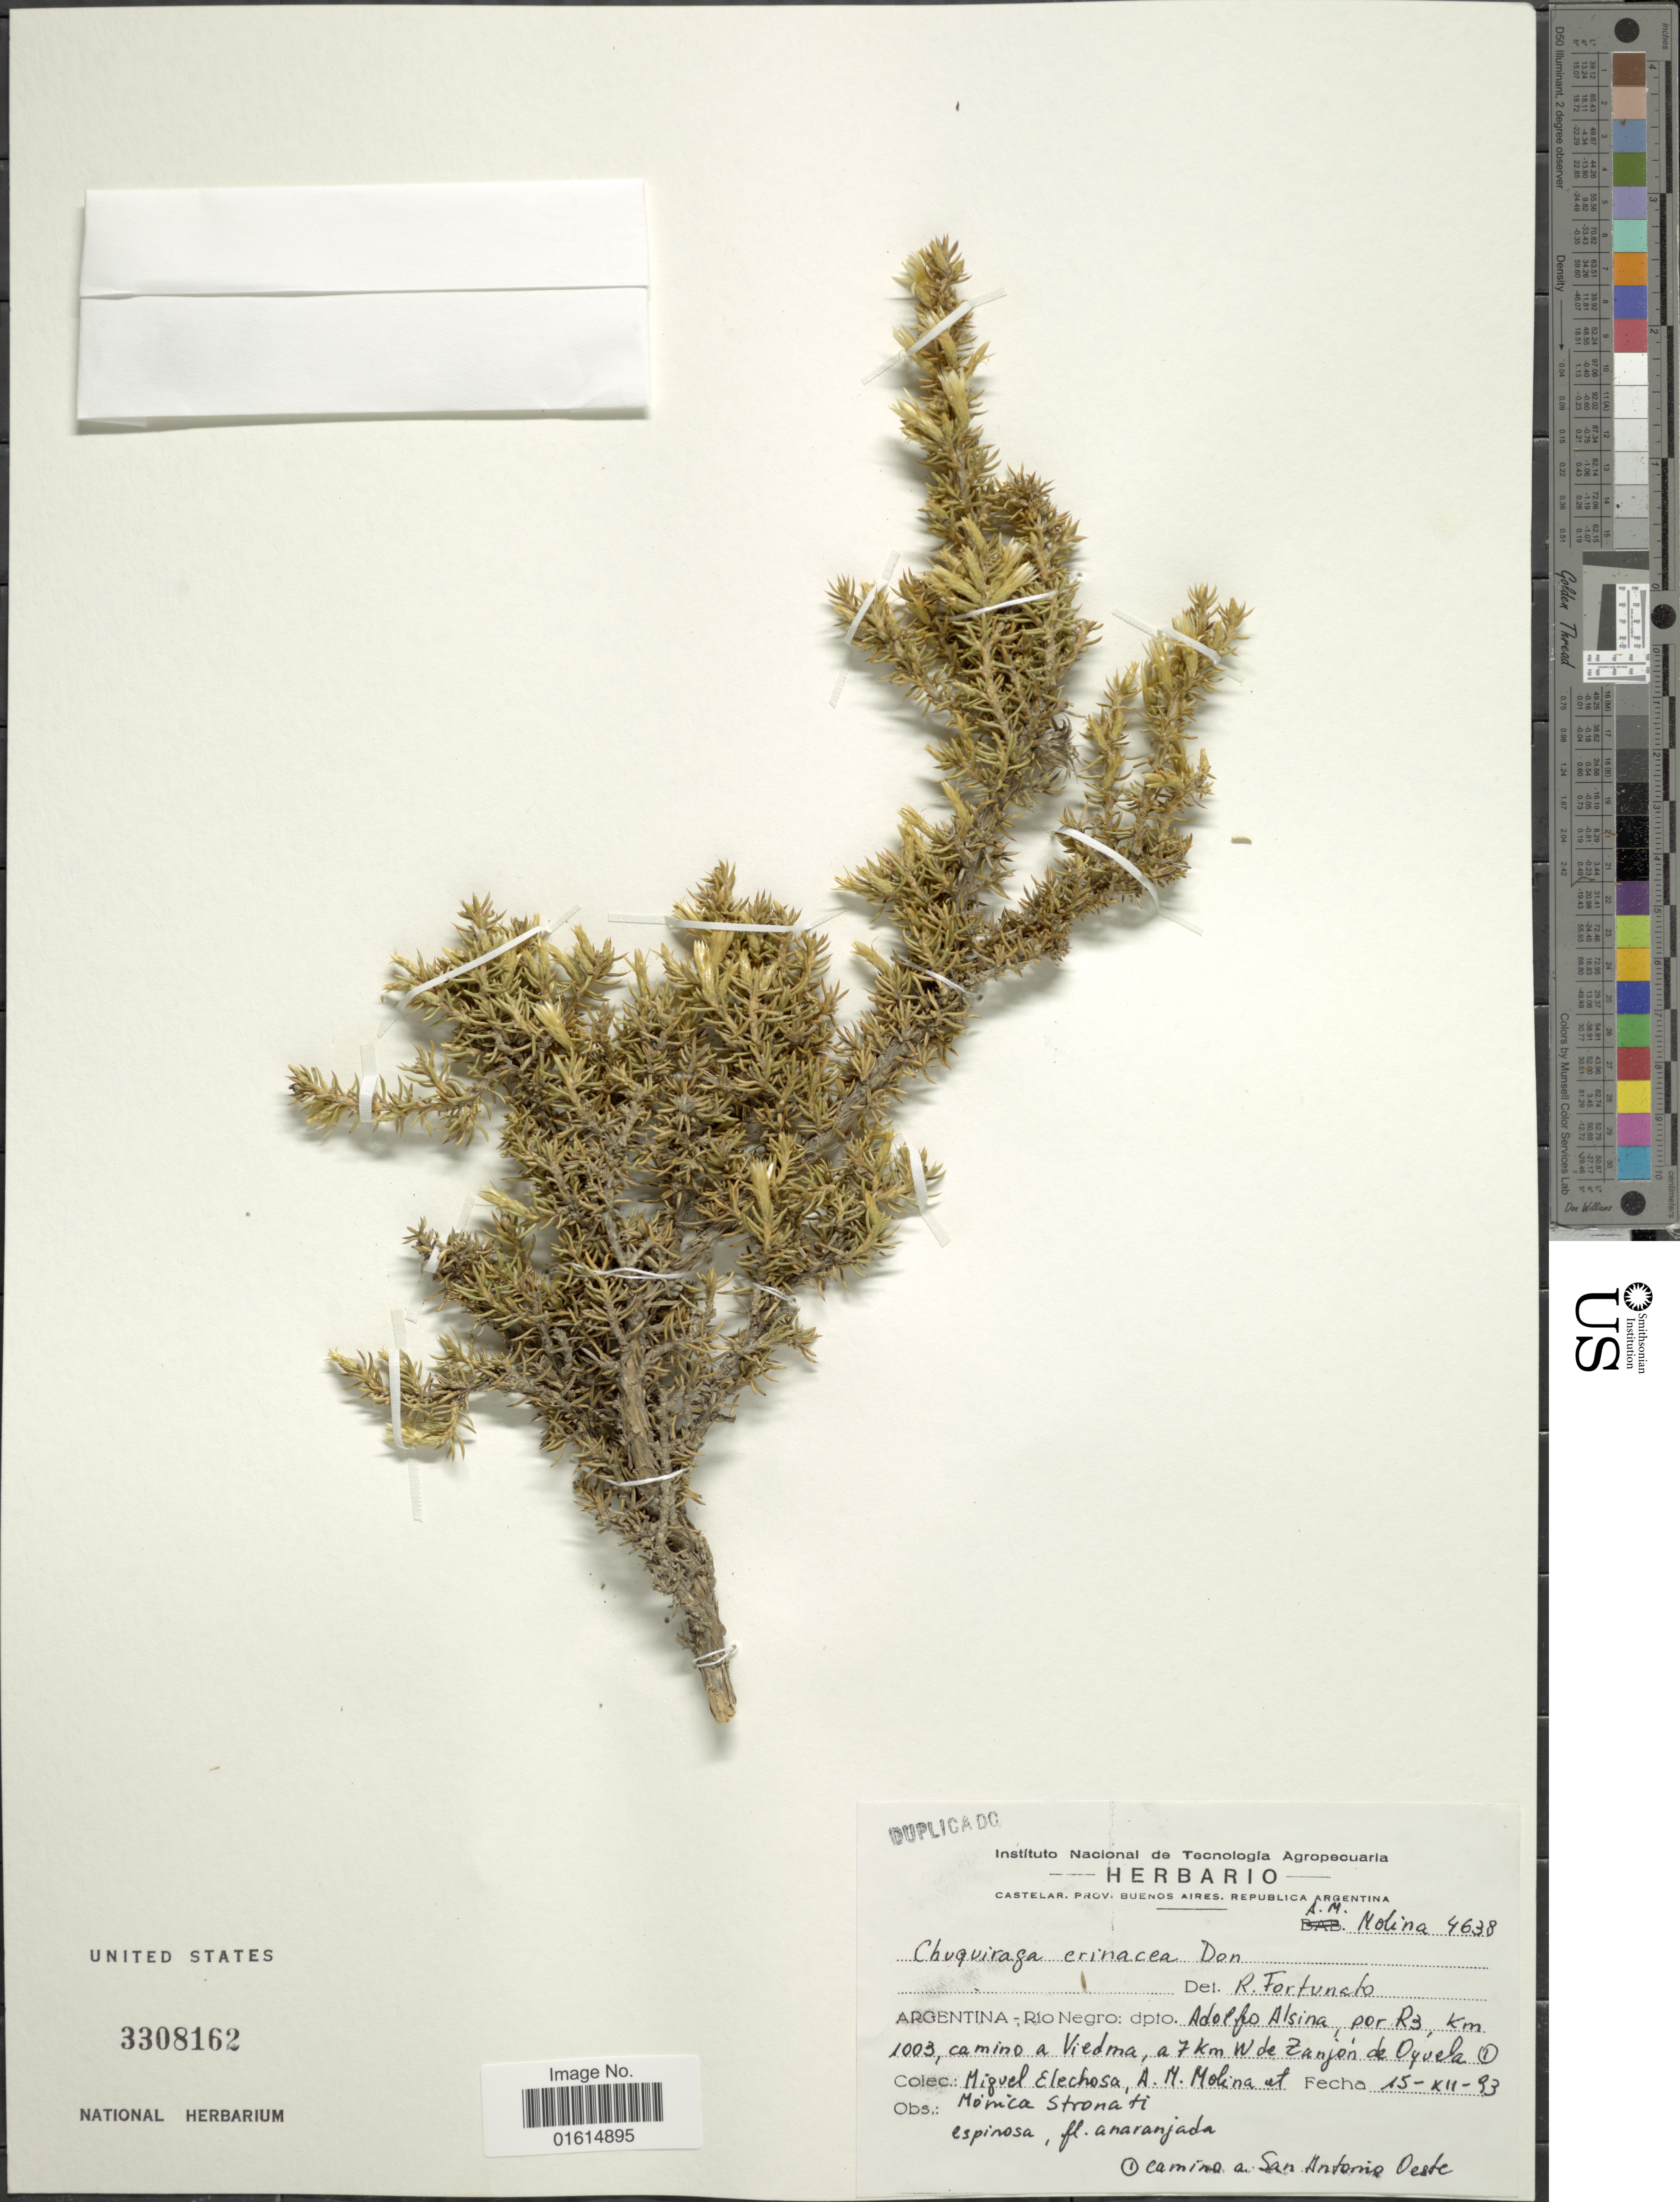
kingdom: Plantae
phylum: Tracheophyta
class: Magnoliopsida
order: Asterales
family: Asteraceae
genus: Chuquiraga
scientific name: Chuquiraga erinacea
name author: D. Don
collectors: M. Elechosa, A. M. Molina & M. Stronati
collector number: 4638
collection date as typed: Transcribed d/m/y: 15/12/93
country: Argentina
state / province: Rio Negro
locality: Rio Negro dpto., Adolfo Alsina, por R3, km 1003, camino a Viedma, a 7 km W de Zanjon de Oyuela, Camino a San Antonio Oeste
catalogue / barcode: US 3307261